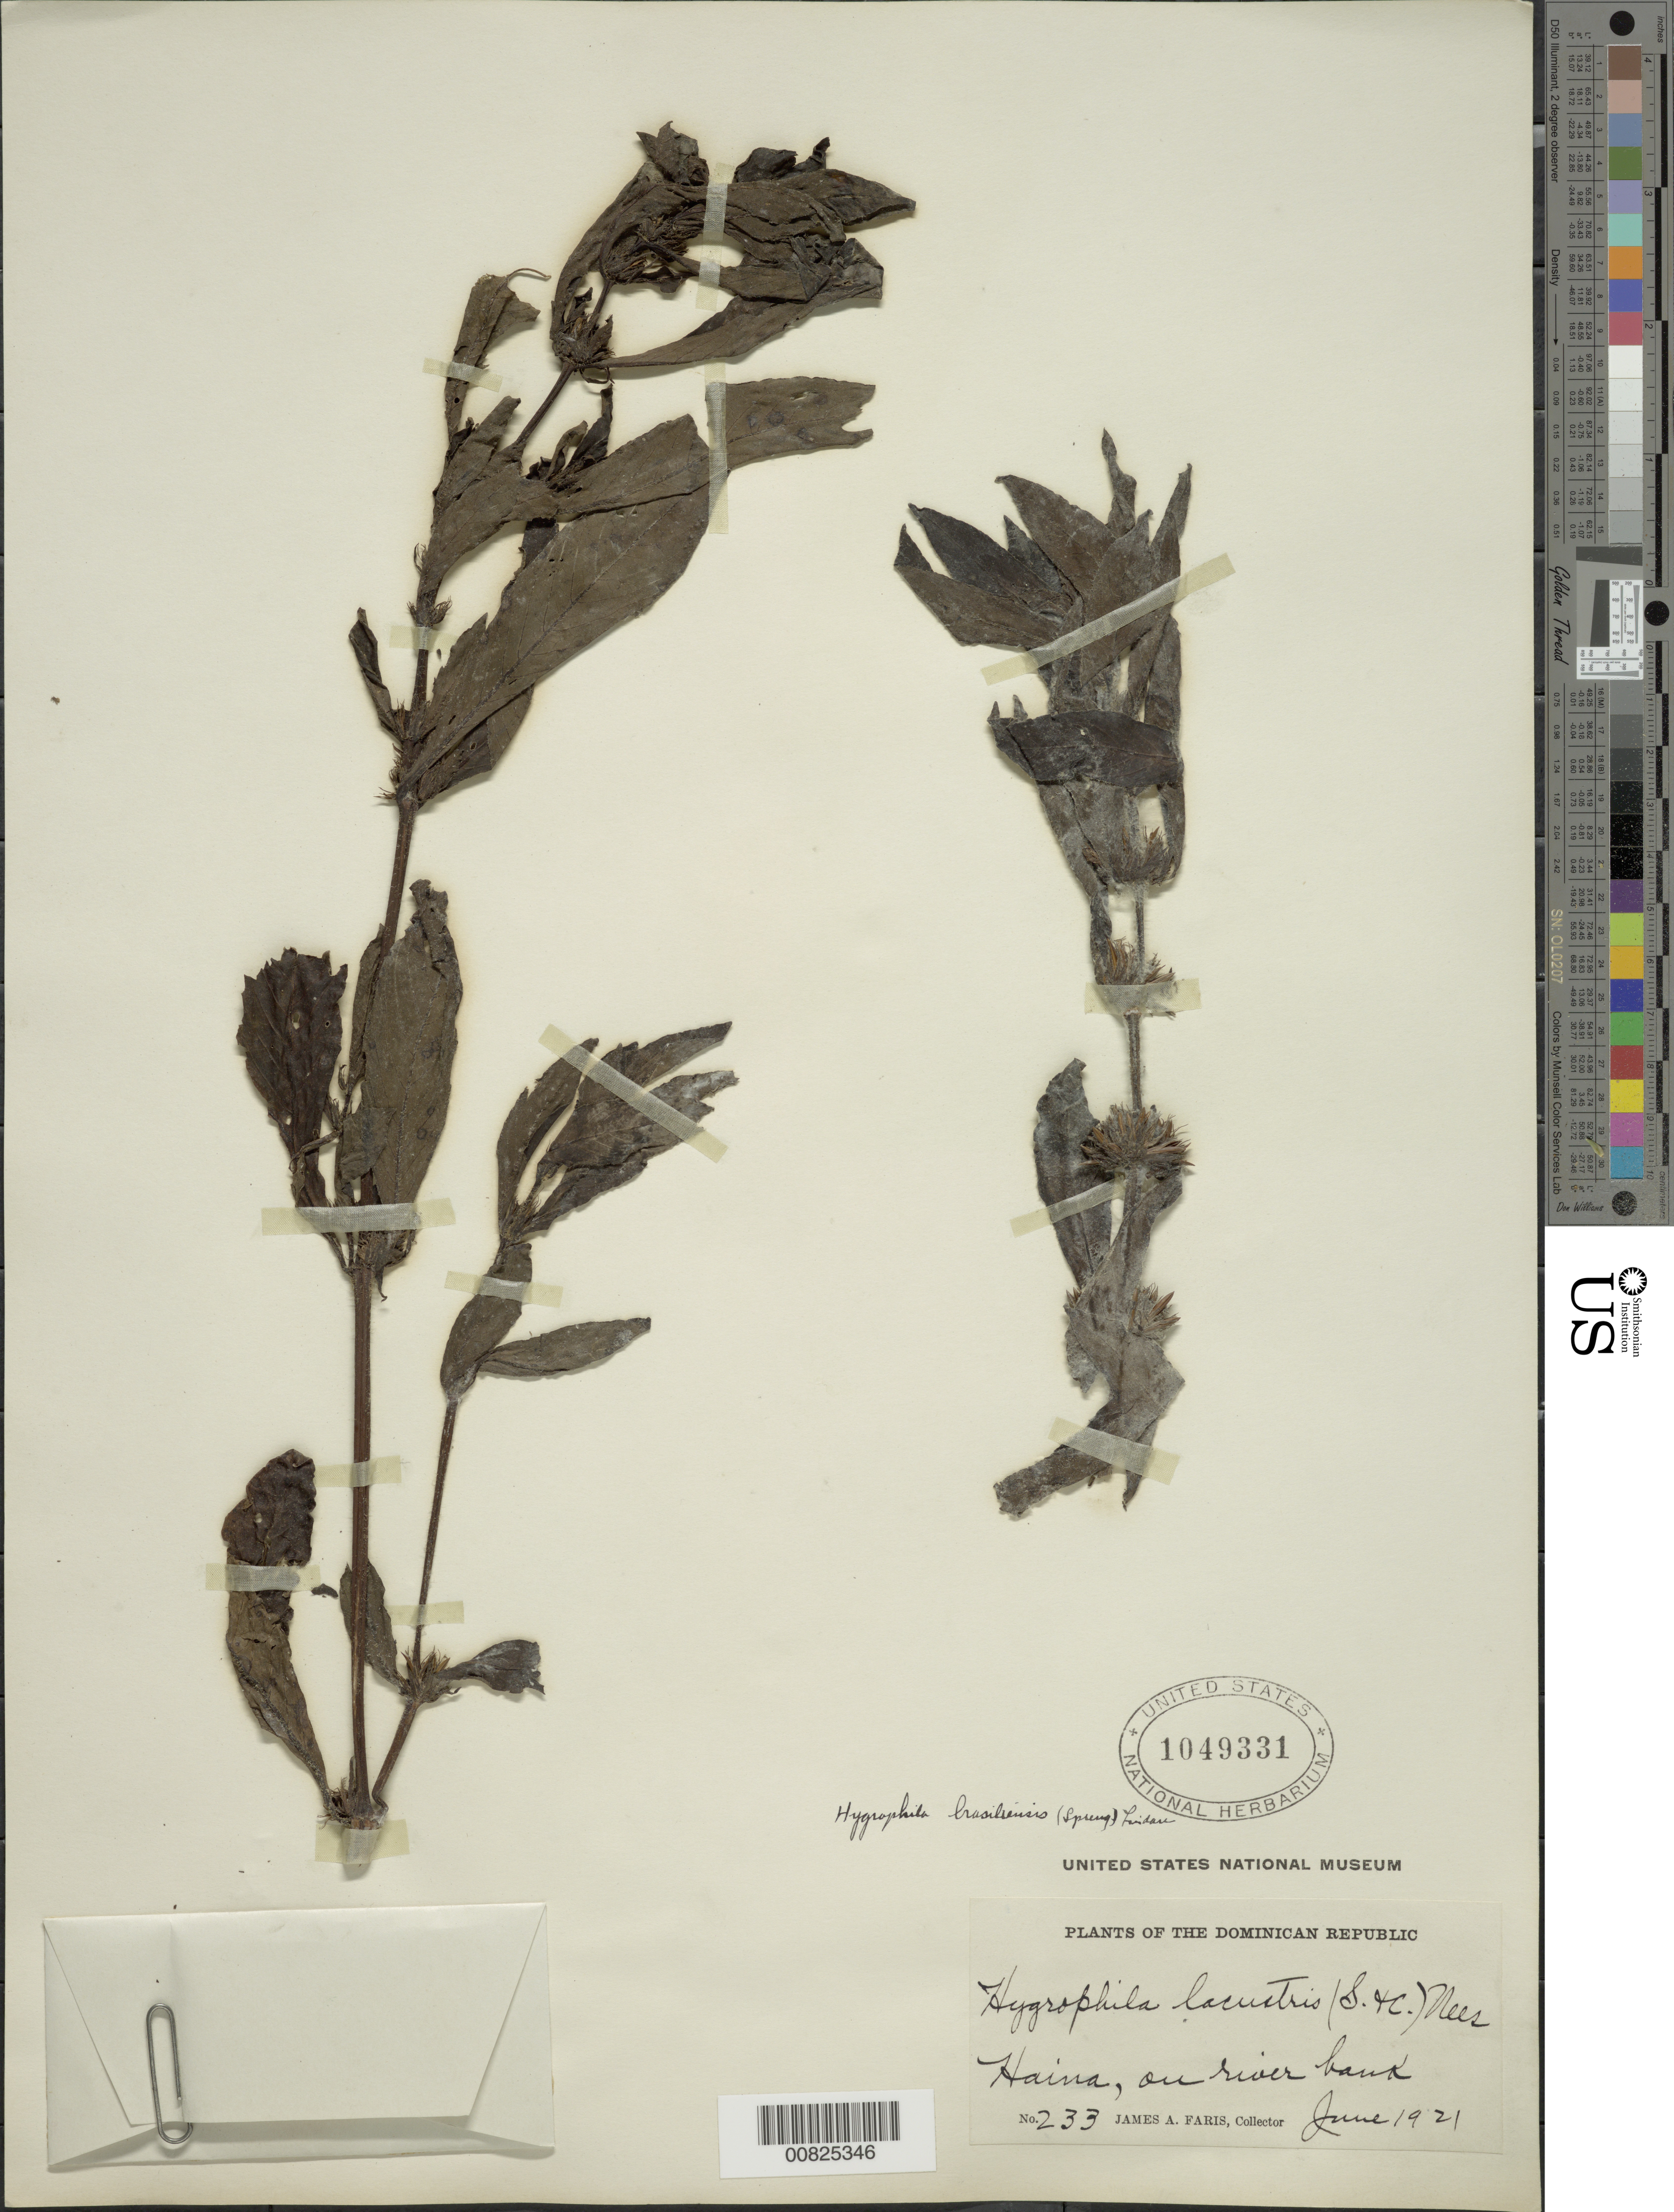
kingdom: Plantae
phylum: Tracheophyta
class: Magnoliopsida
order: Lamiales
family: Acanthaceae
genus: Hygrophila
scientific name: Hygrophila costata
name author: Nees & T. Nees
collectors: J. Faris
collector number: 233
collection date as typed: Jun 1921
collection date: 1921-06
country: Dominican Republic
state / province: San Cristóbal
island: Hispaniola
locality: Haina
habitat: On river bank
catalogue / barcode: US 1049331